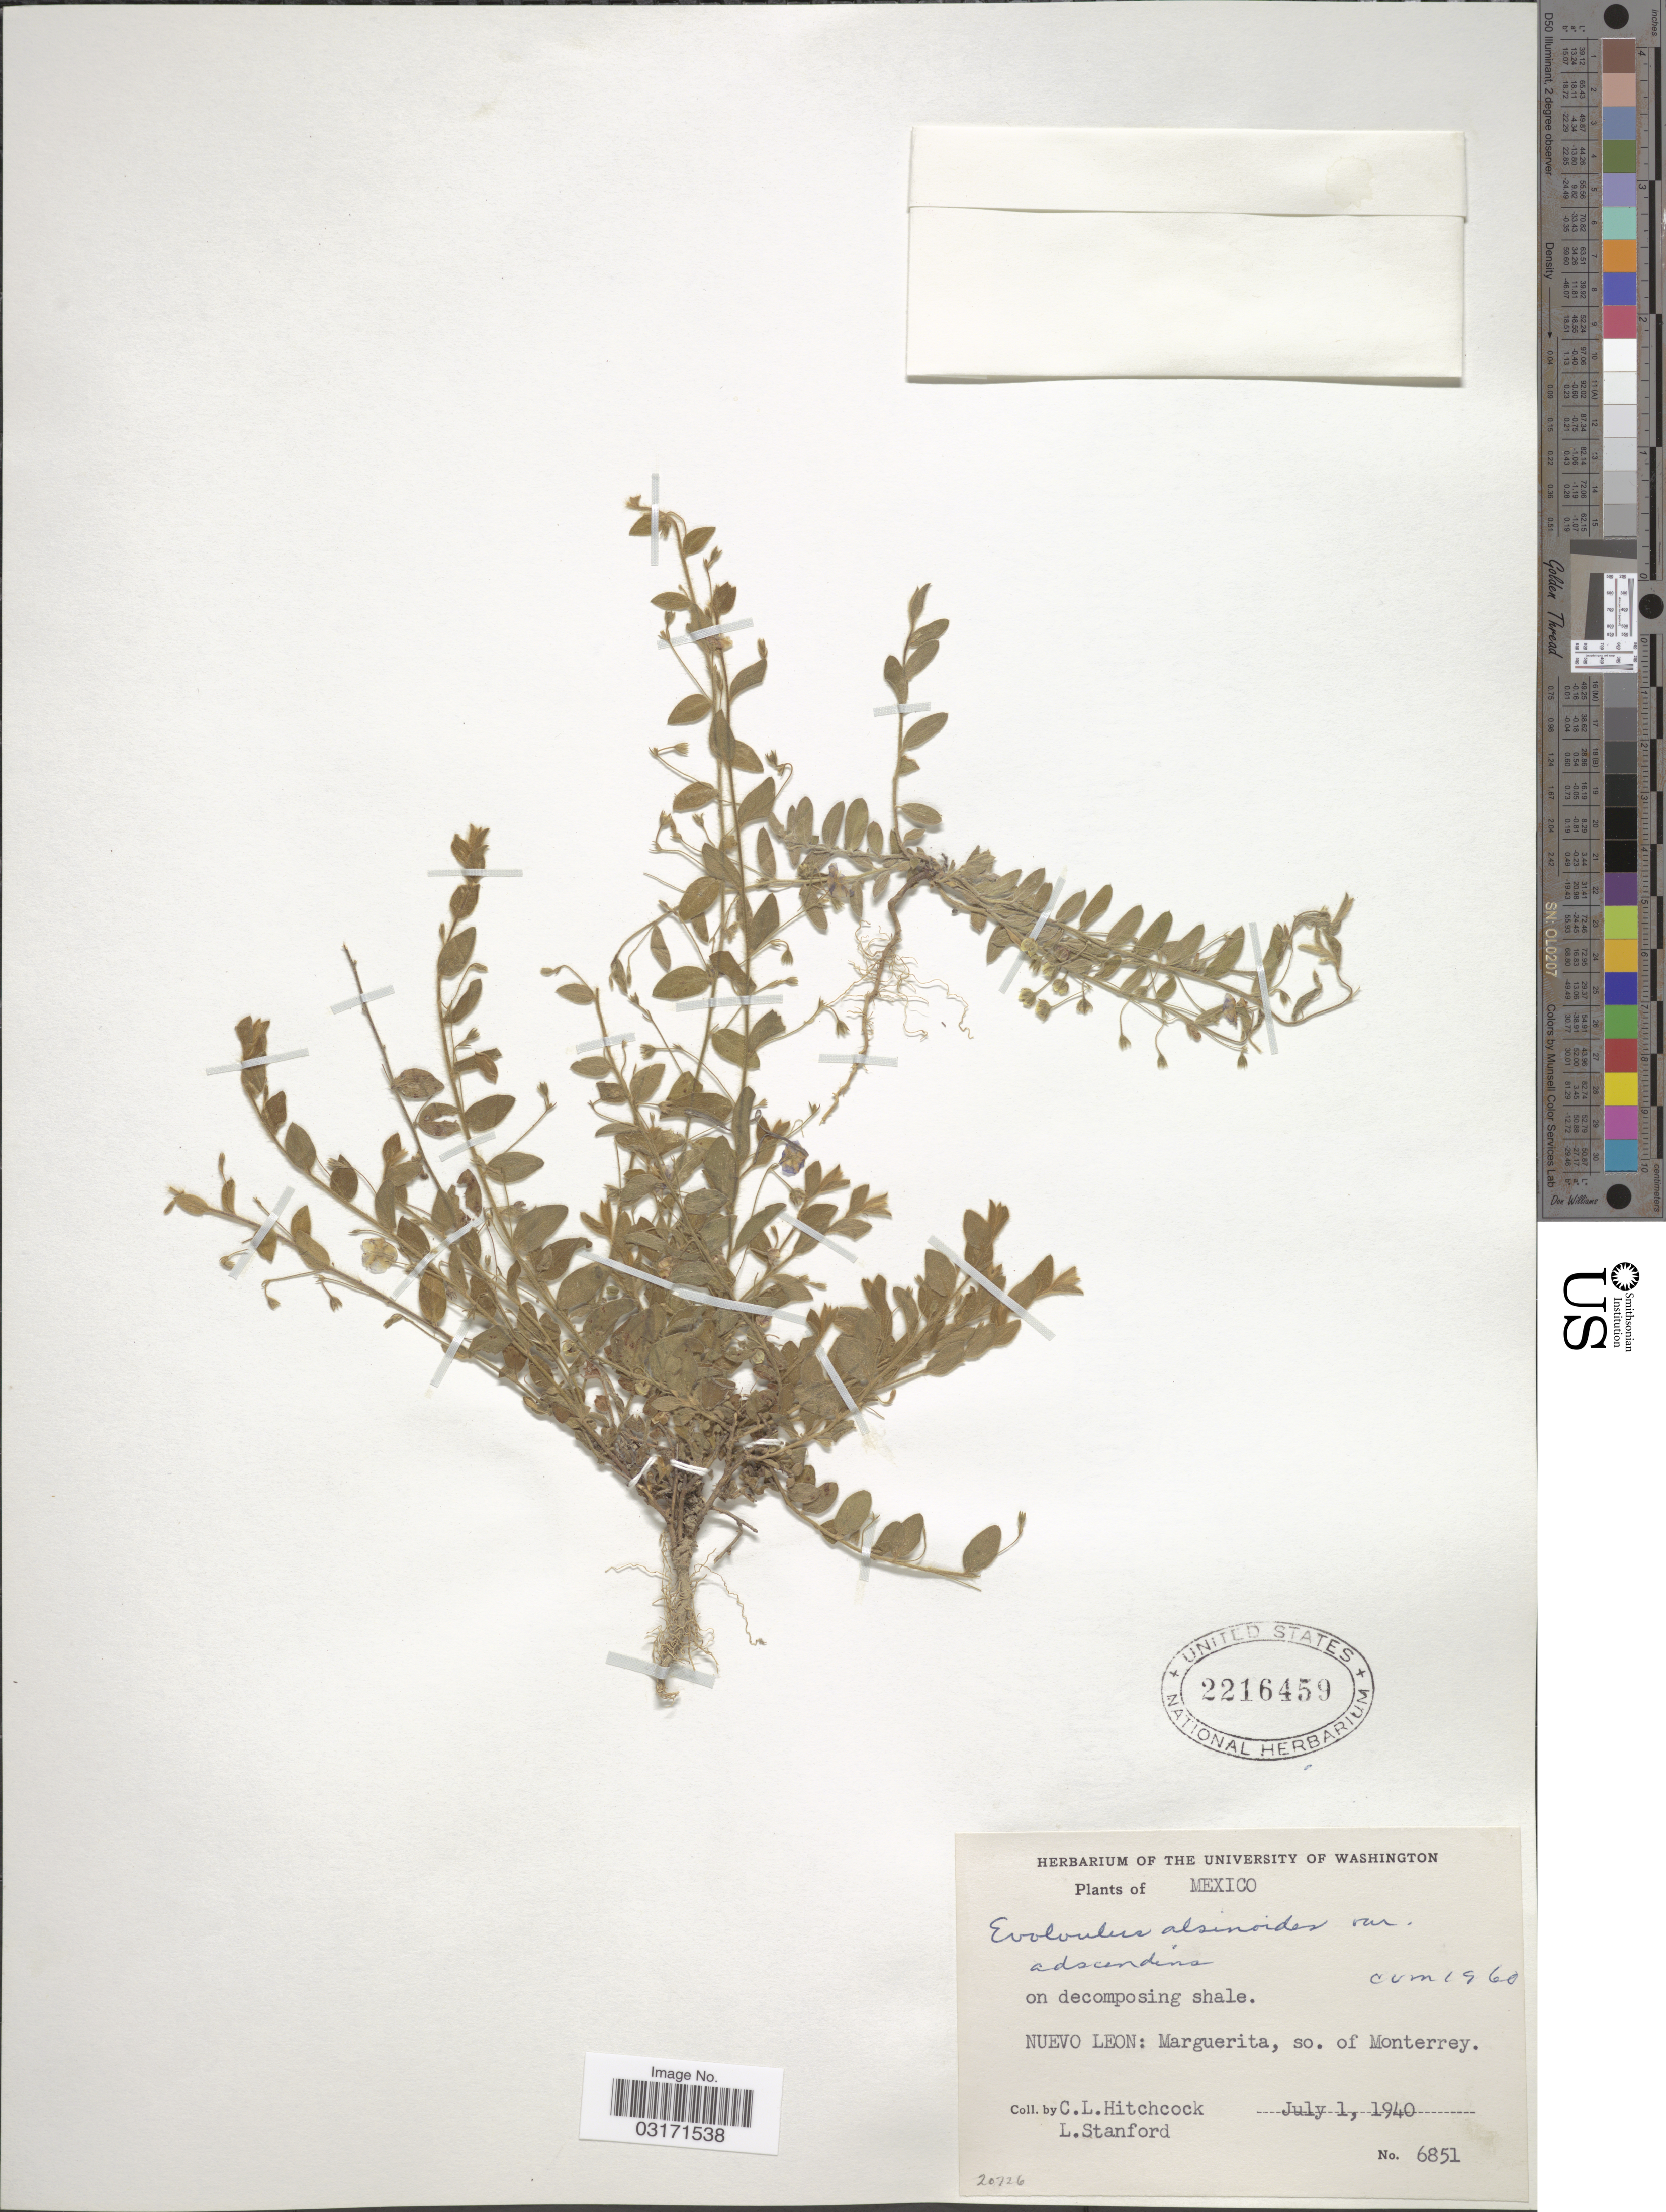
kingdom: Plantae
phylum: Tracheophyta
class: Magnoliopsida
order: Solanales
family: Convolvulaceae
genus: Evolvulus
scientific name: Evolvulus alsinoides var. adscendens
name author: (House) Ooststr.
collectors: C. L. Hitchcock & L. R. Stanford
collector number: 6851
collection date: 1940-07-01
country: Mexico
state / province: Nuevo León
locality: Nuevo Leon: Marguerita, so. of Monterrey.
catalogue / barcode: US 2216459